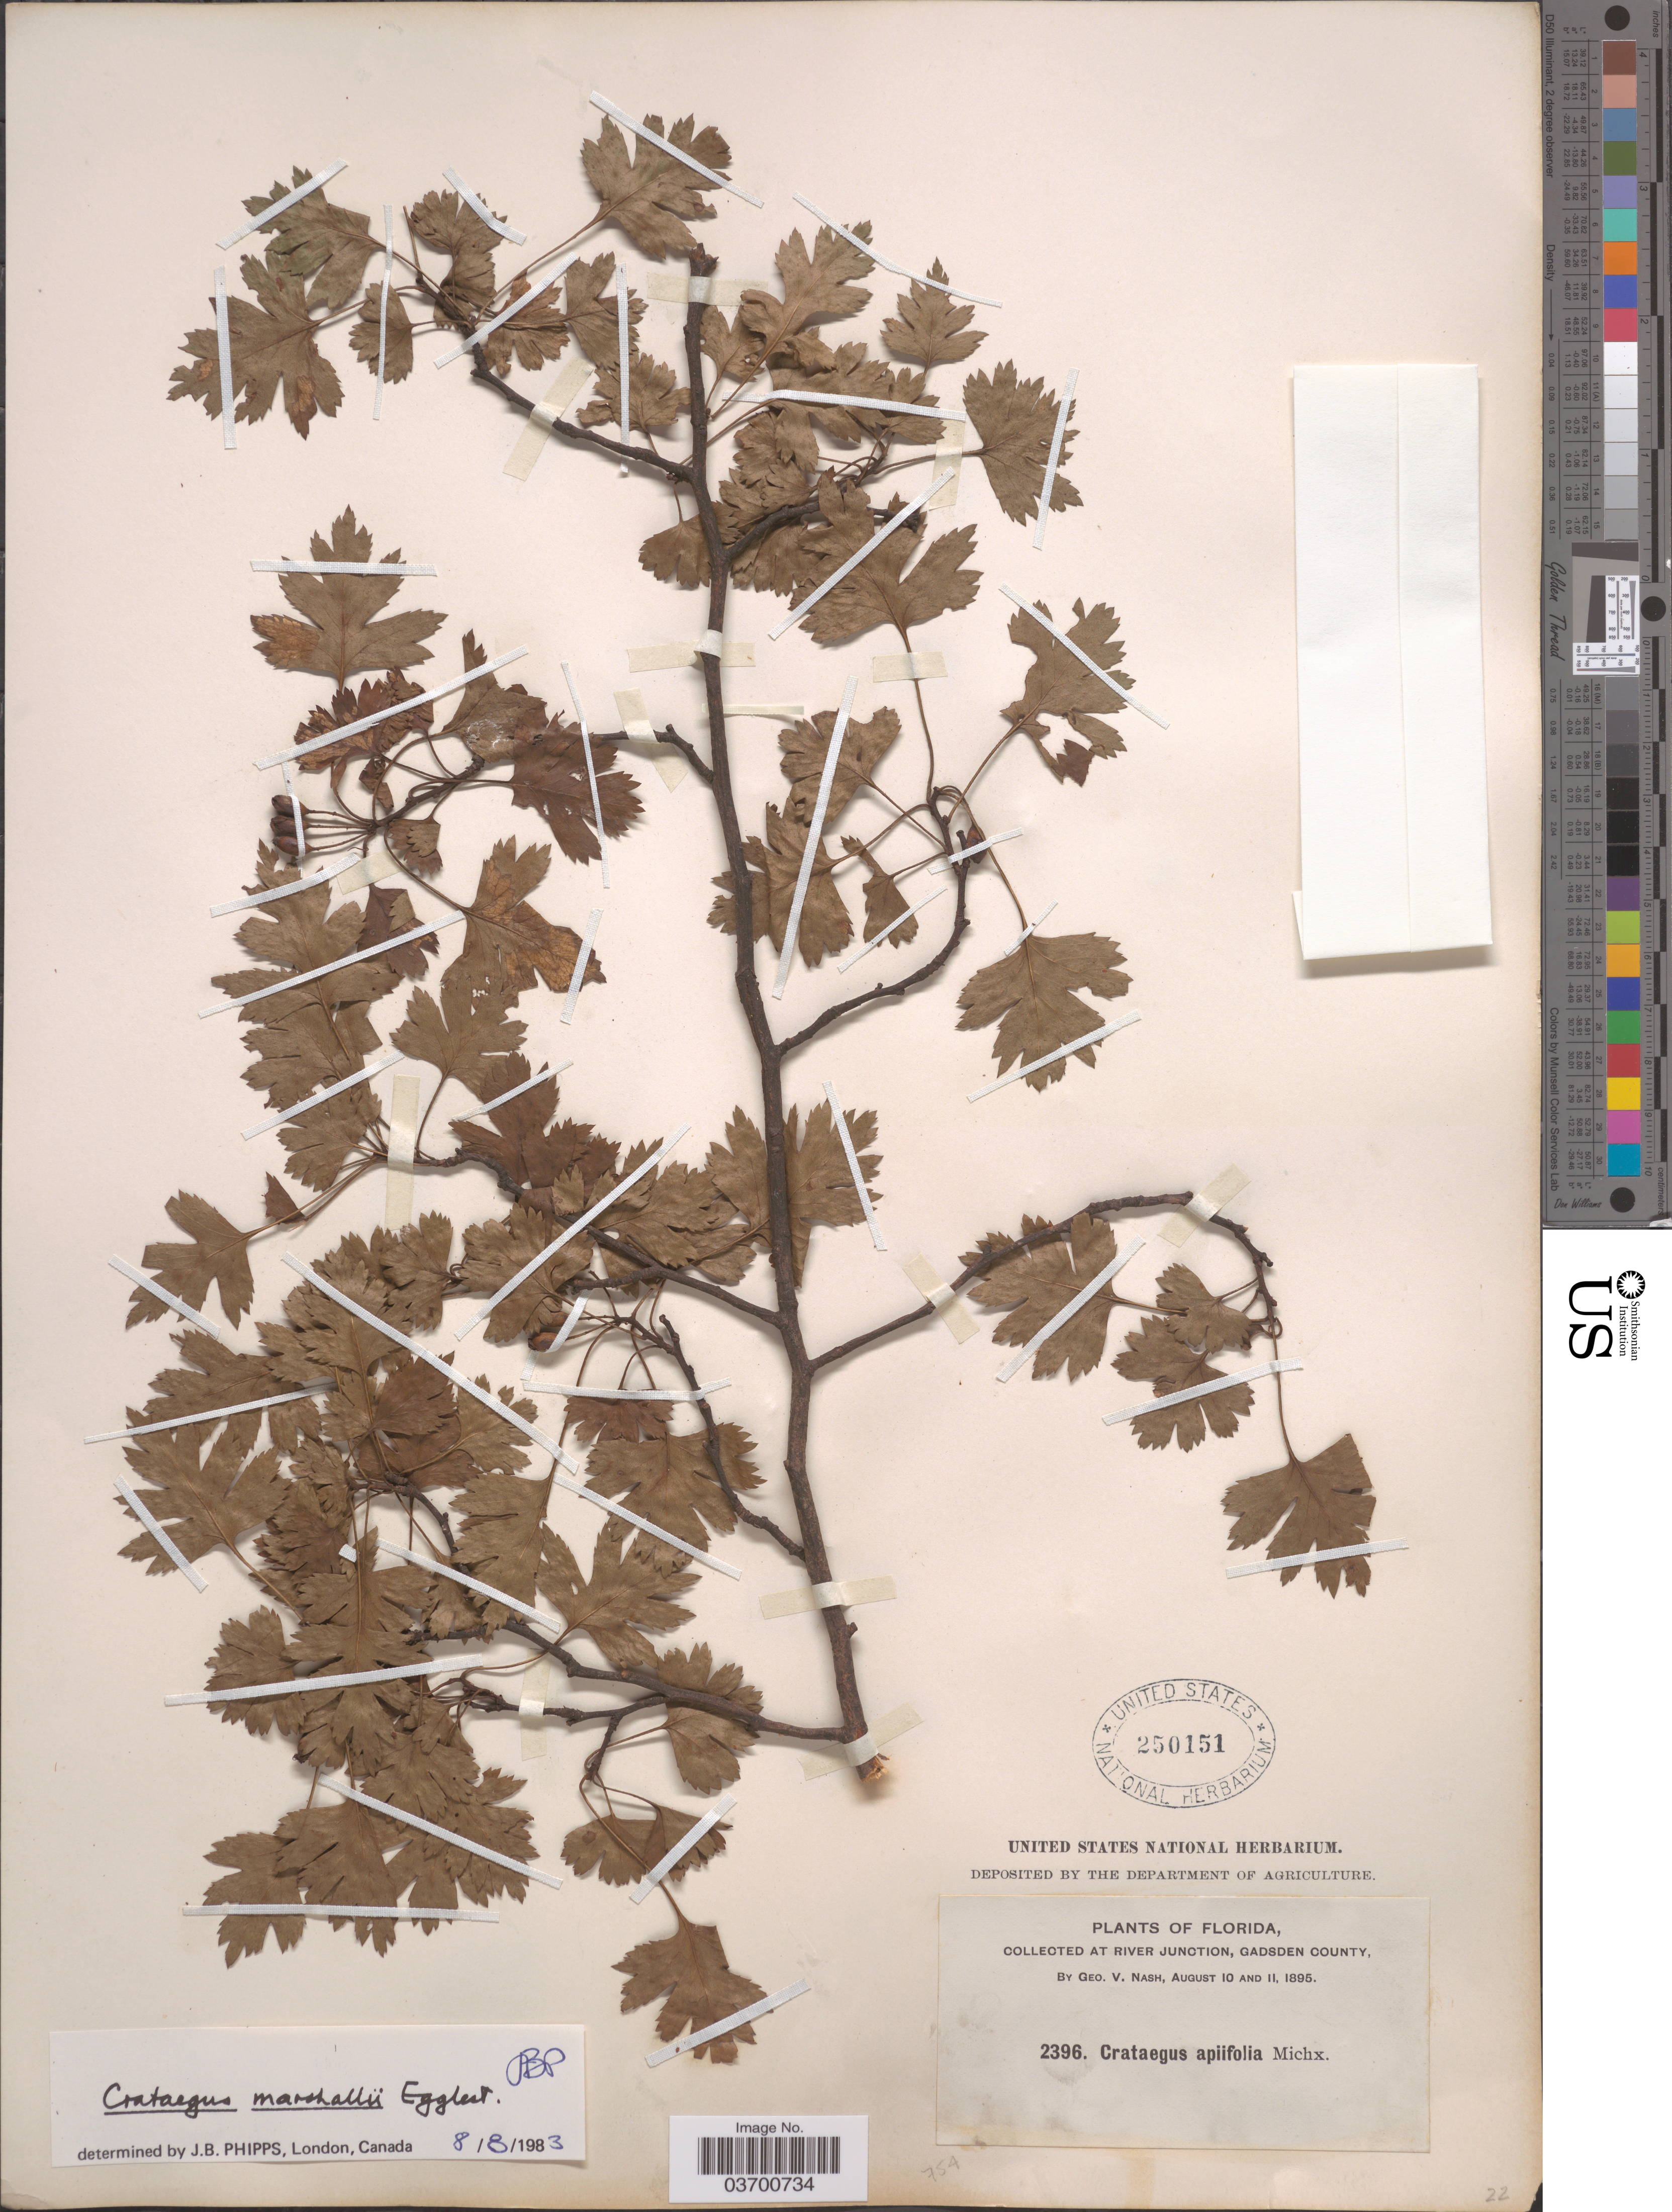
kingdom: Plantae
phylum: Tracheophyta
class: Magnoliopsida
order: Rosales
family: Rosaceae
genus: Crataegus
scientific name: Crataegus marshallii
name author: Eggl.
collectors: G. V. Nash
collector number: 2396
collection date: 1895-08-10/1895-08-11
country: United States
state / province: Florida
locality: River Junction, Gadsden County.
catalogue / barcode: US 250151